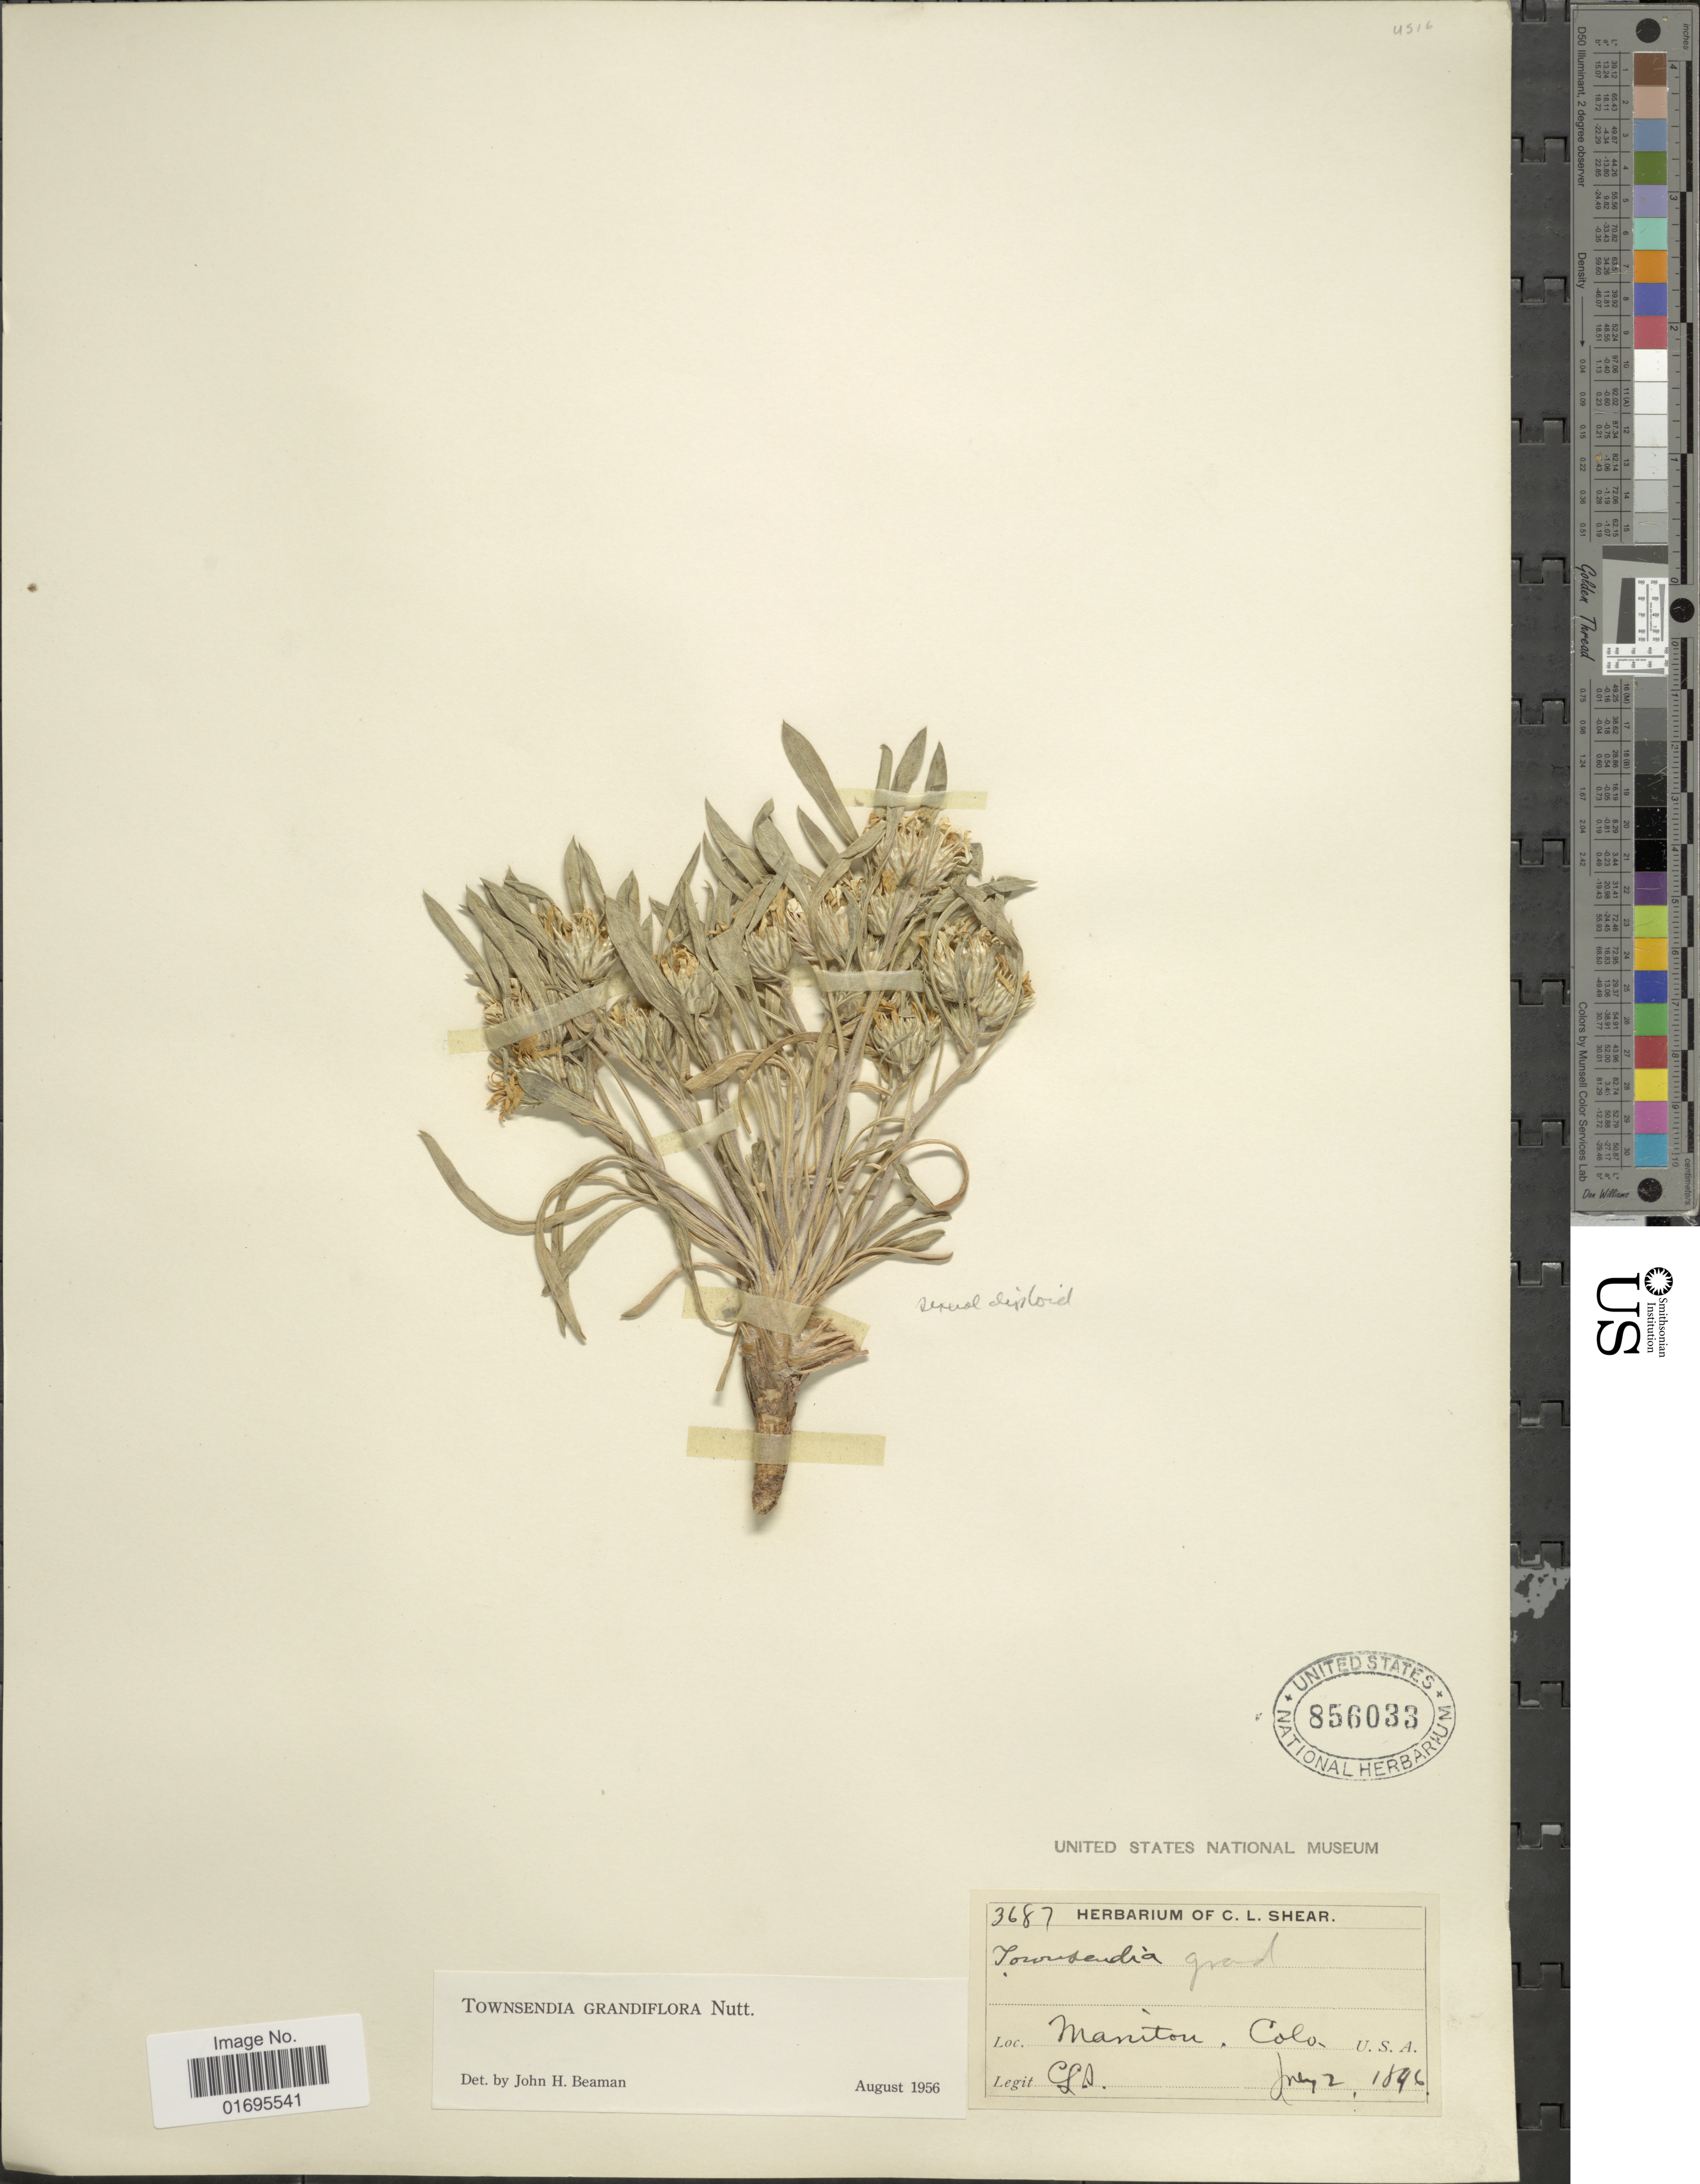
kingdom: Plantae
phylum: Tracheophyta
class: Magnoliopsida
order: Asterales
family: Asteraceae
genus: Townsendia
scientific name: Townsendia grandiflora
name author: Nutt.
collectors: C. L. Shear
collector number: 3687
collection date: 1896-07-02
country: United States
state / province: Colorado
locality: Maniton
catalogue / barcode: US 856033